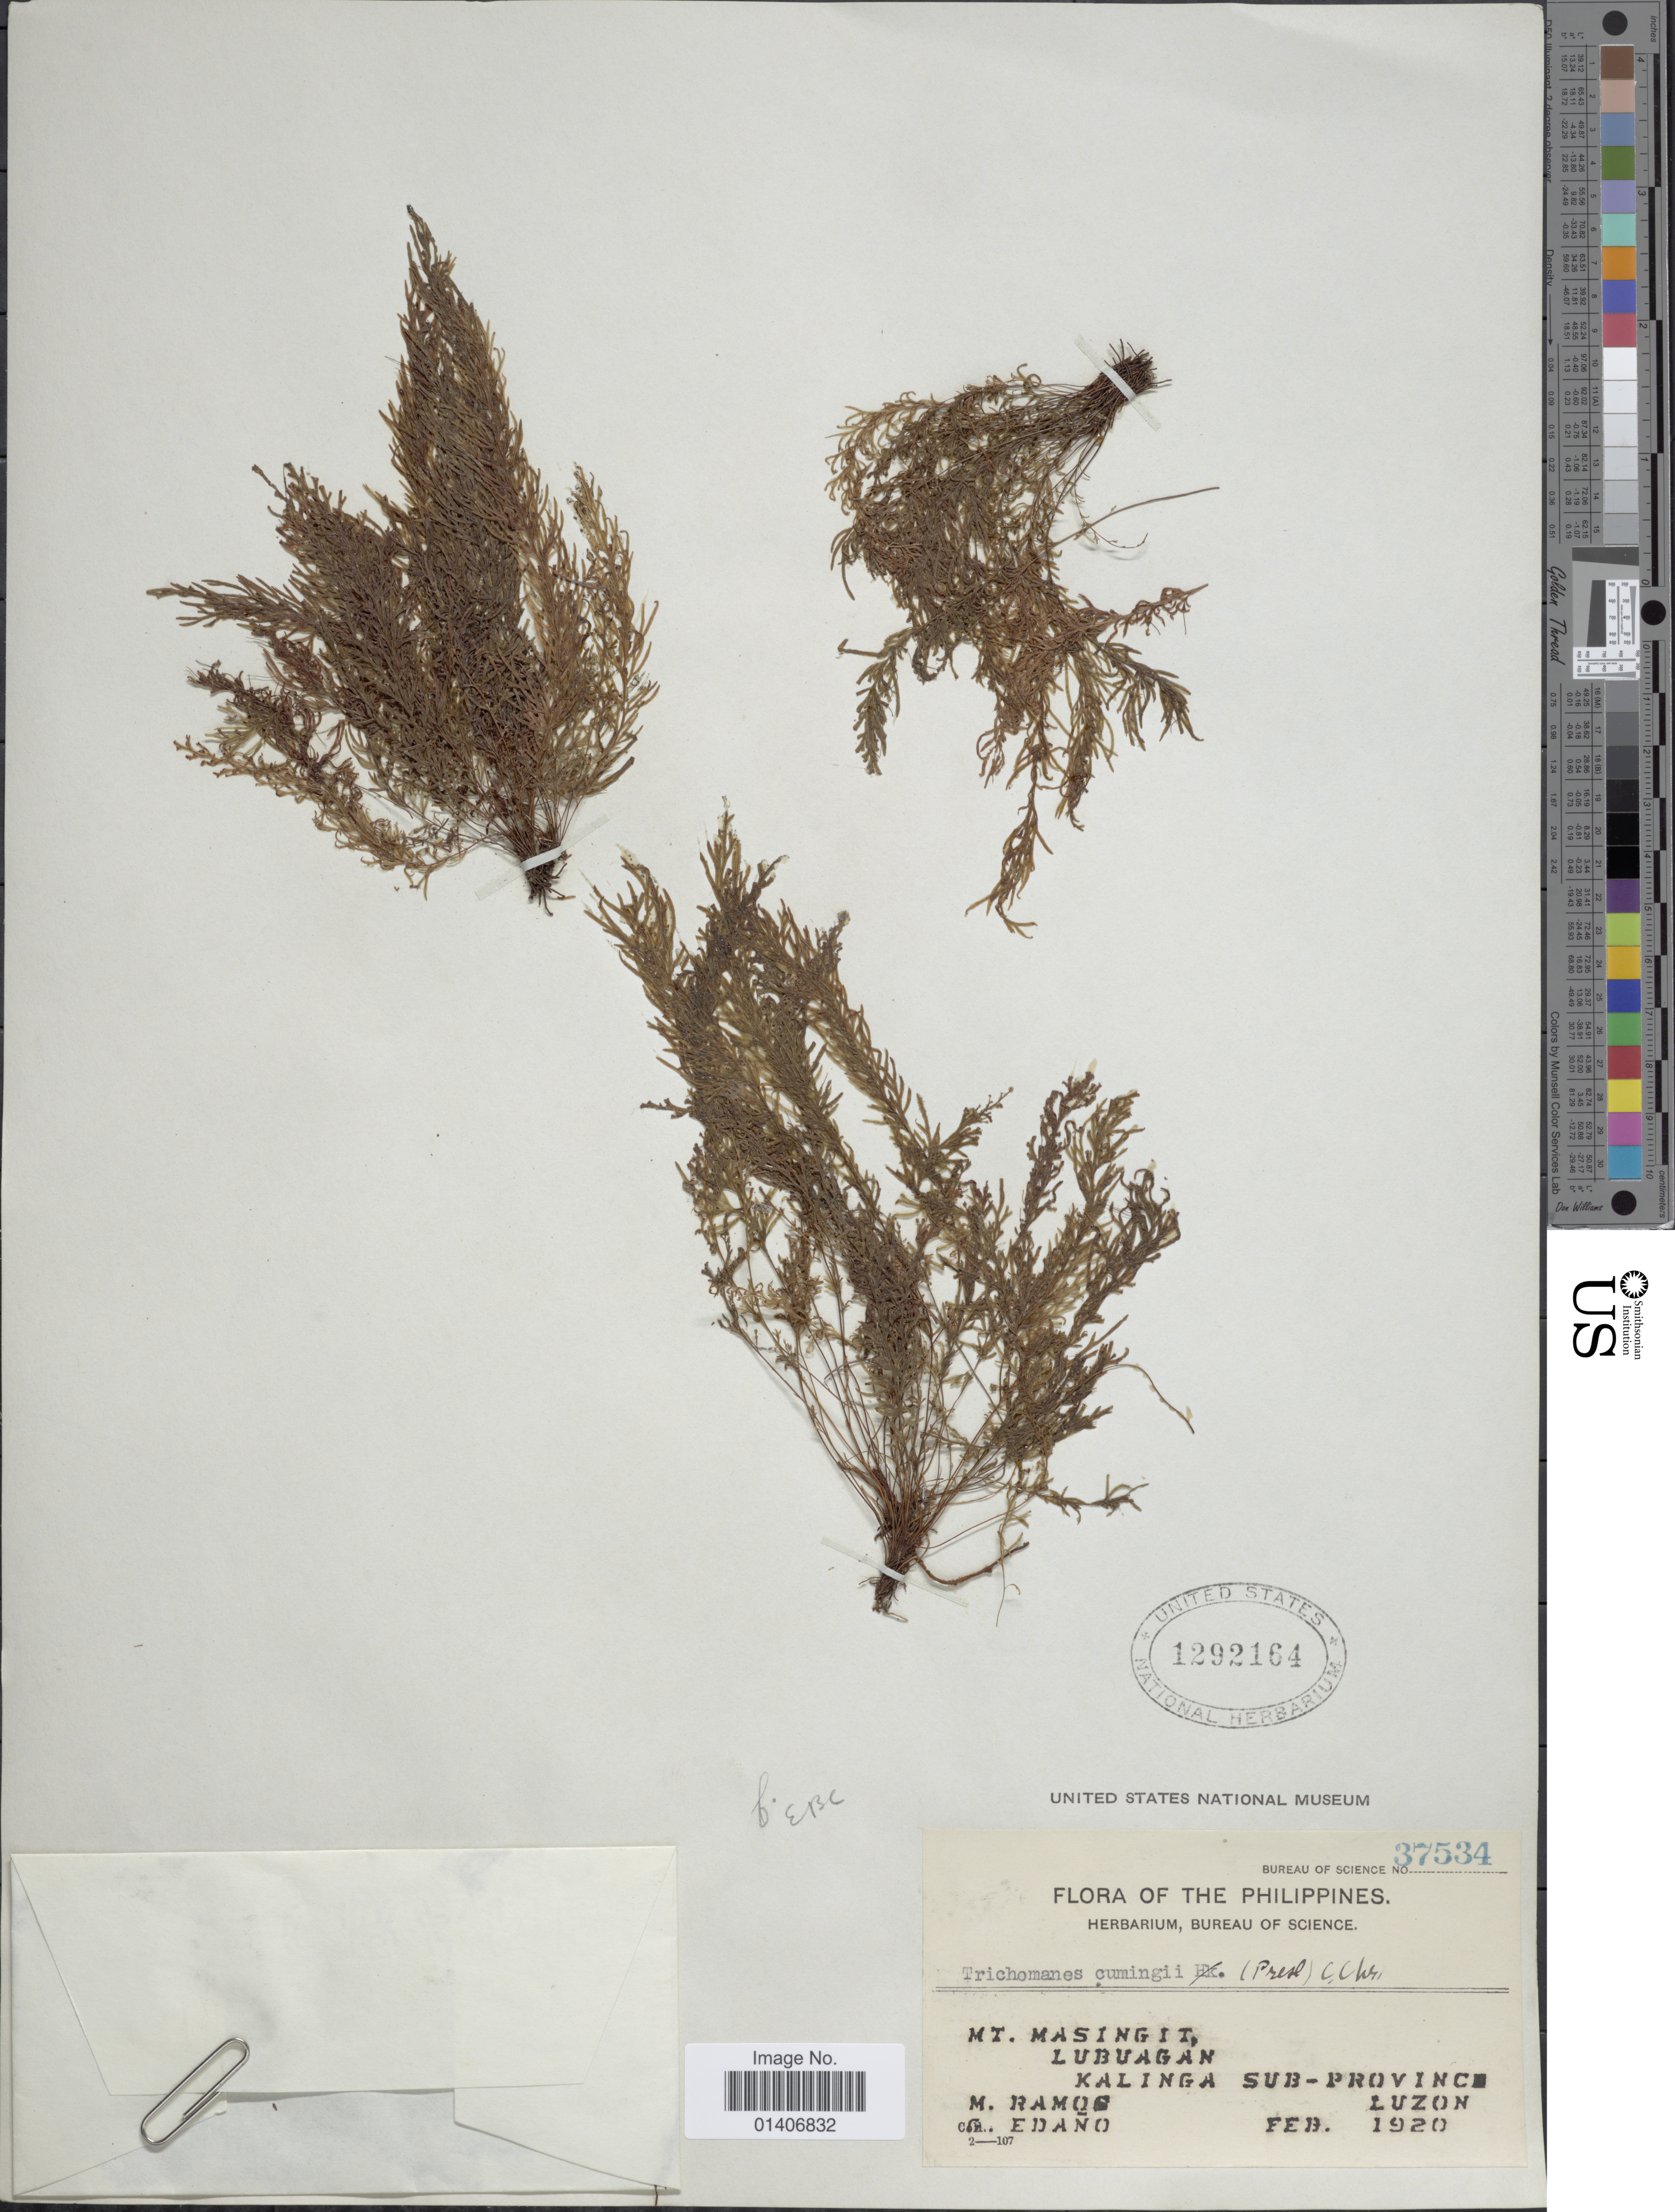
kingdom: Plantae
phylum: Tracheophyta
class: Polypodiopsida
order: Hymenophyllales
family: Hymenophyllaceae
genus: Abrodictyum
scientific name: Abrodictyum cumingii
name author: C. Presl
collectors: M. Ramos & G. Edaño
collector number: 37534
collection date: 1920-02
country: Philippines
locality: Mt Masingit, Lubuagan, Kalinga Sub-province, Luzon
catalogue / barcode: US 1292164